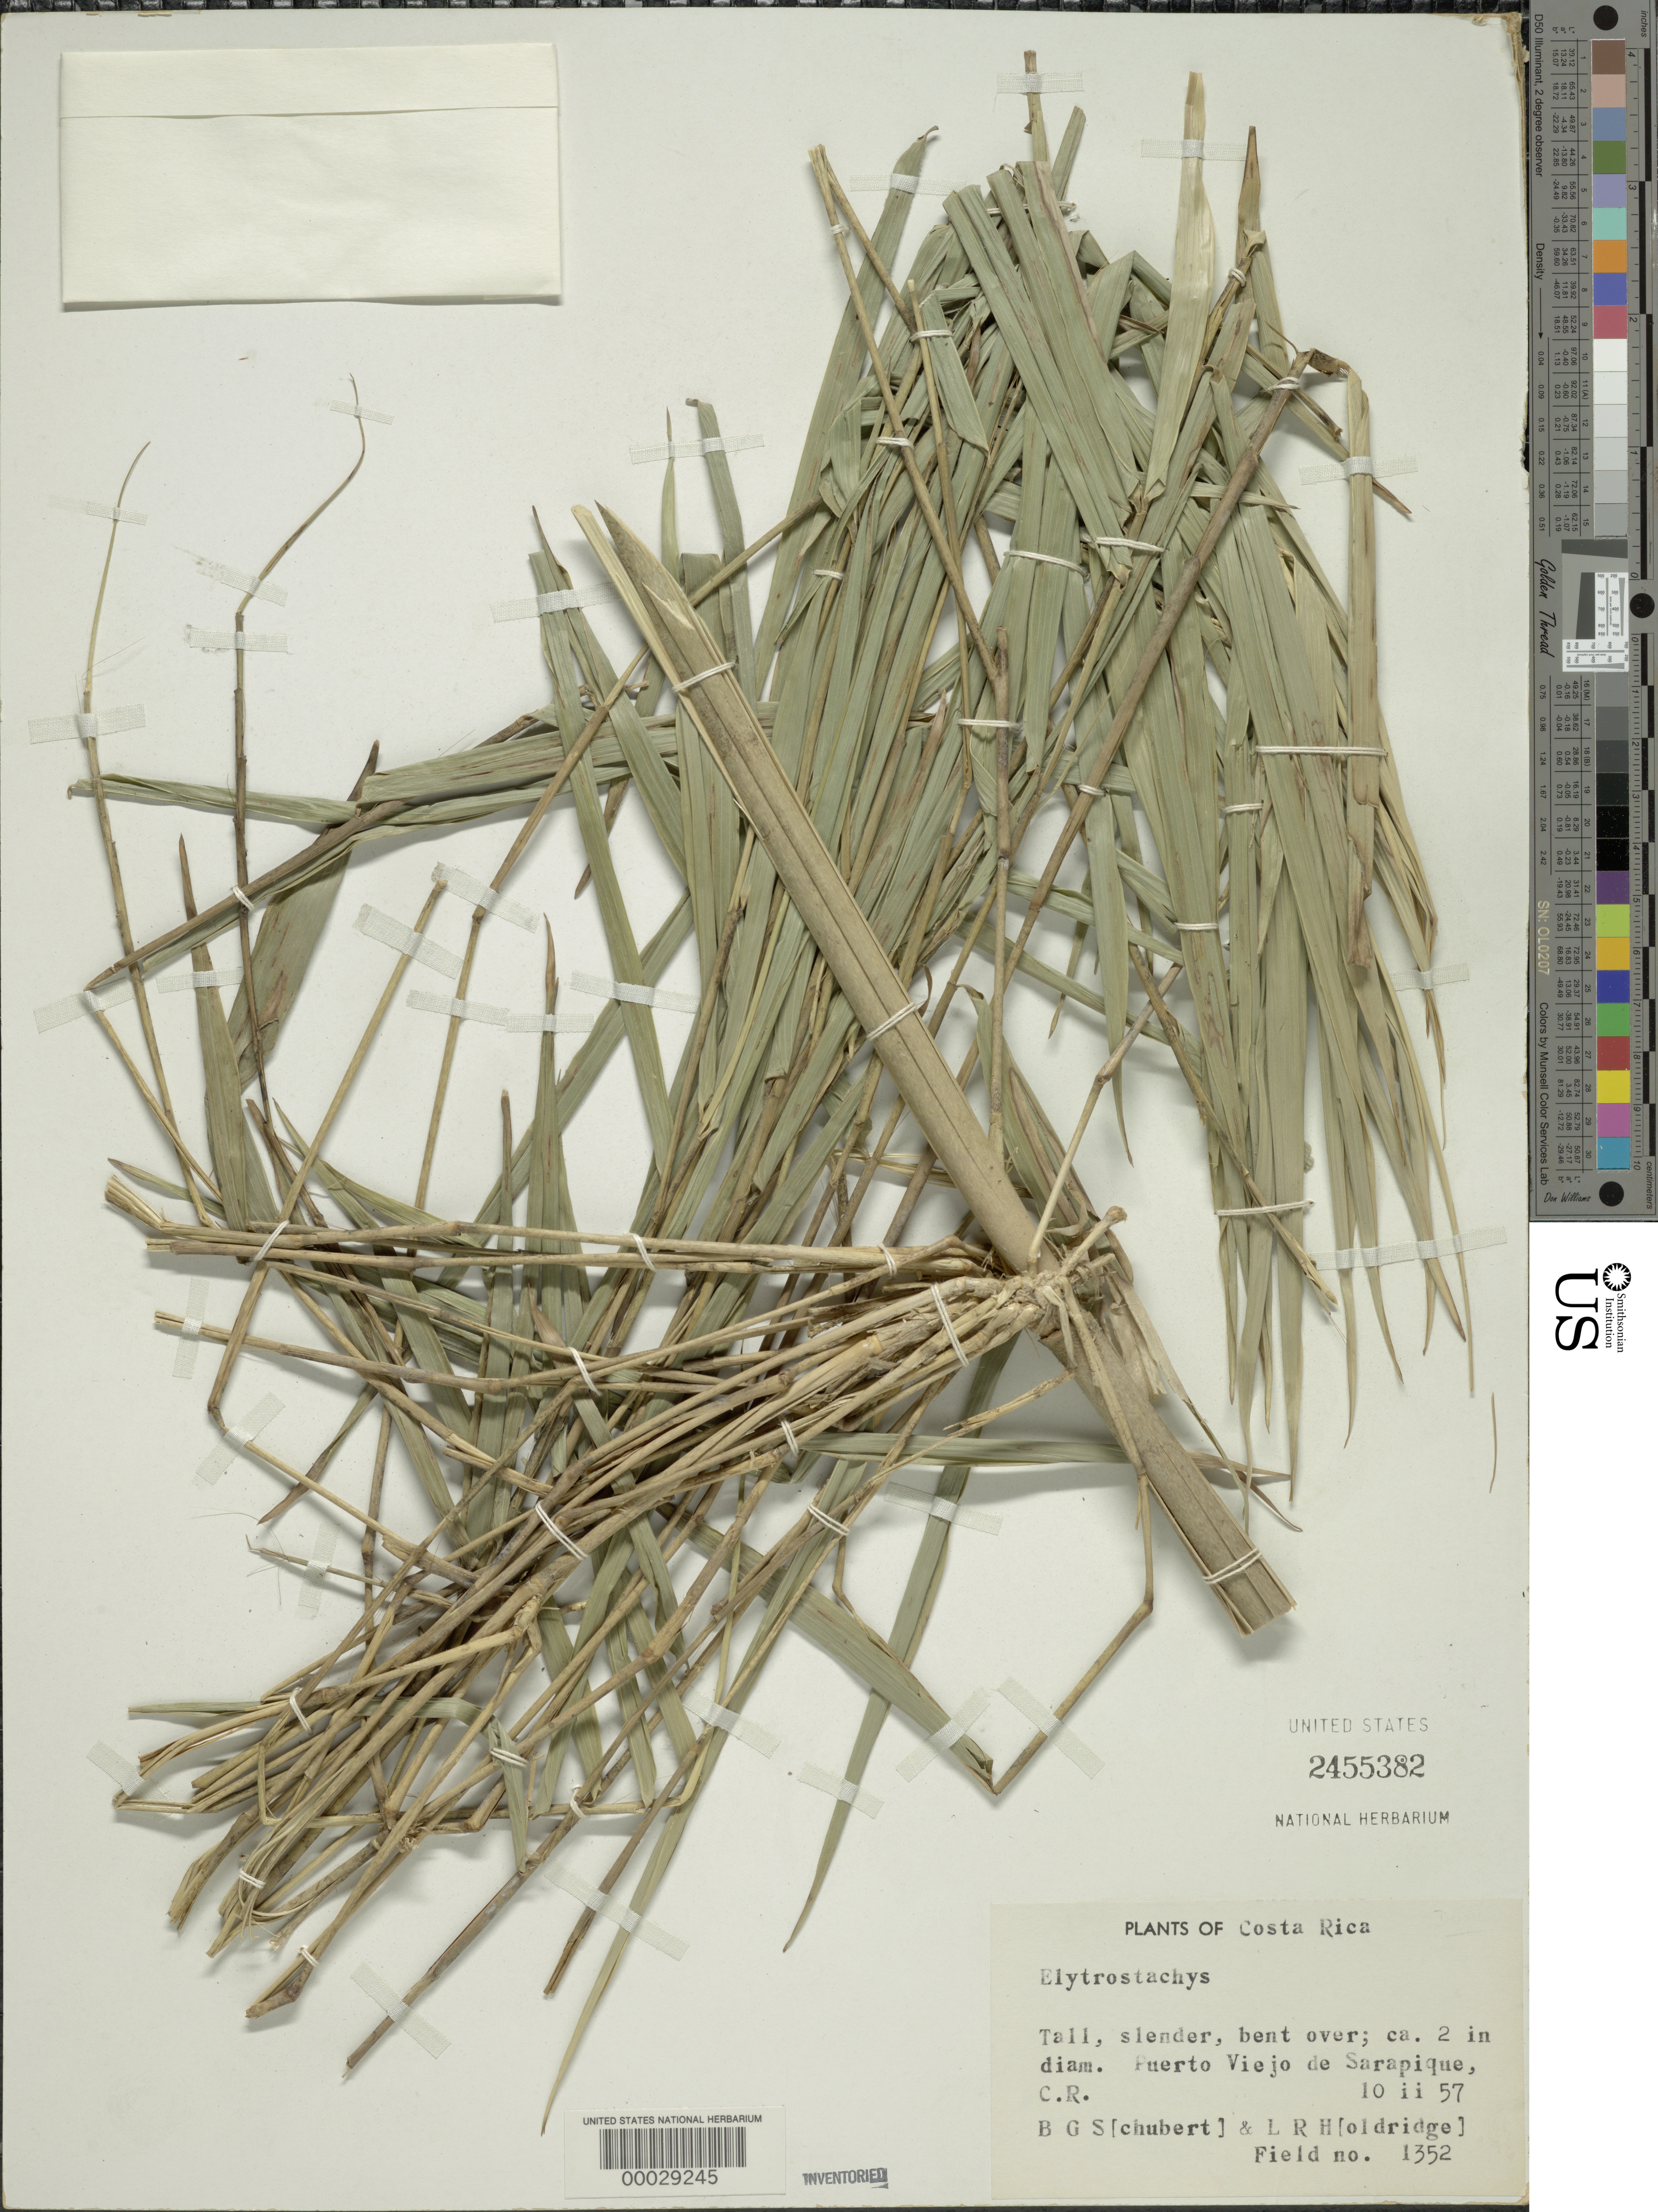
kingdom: Plantae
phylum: Tracheophyta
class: Liliopsida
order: Poales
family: Poaceae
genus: Elytrostachys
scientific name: Elytrostachys clavigera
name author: McClure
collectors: B. Schubert & L. Holdridge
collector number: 1352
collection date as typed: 10 Feb 1957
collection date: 1957-02-10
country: Costa Rica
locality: Puerto Viejo de Sarapiqui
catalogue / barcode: US 2455382